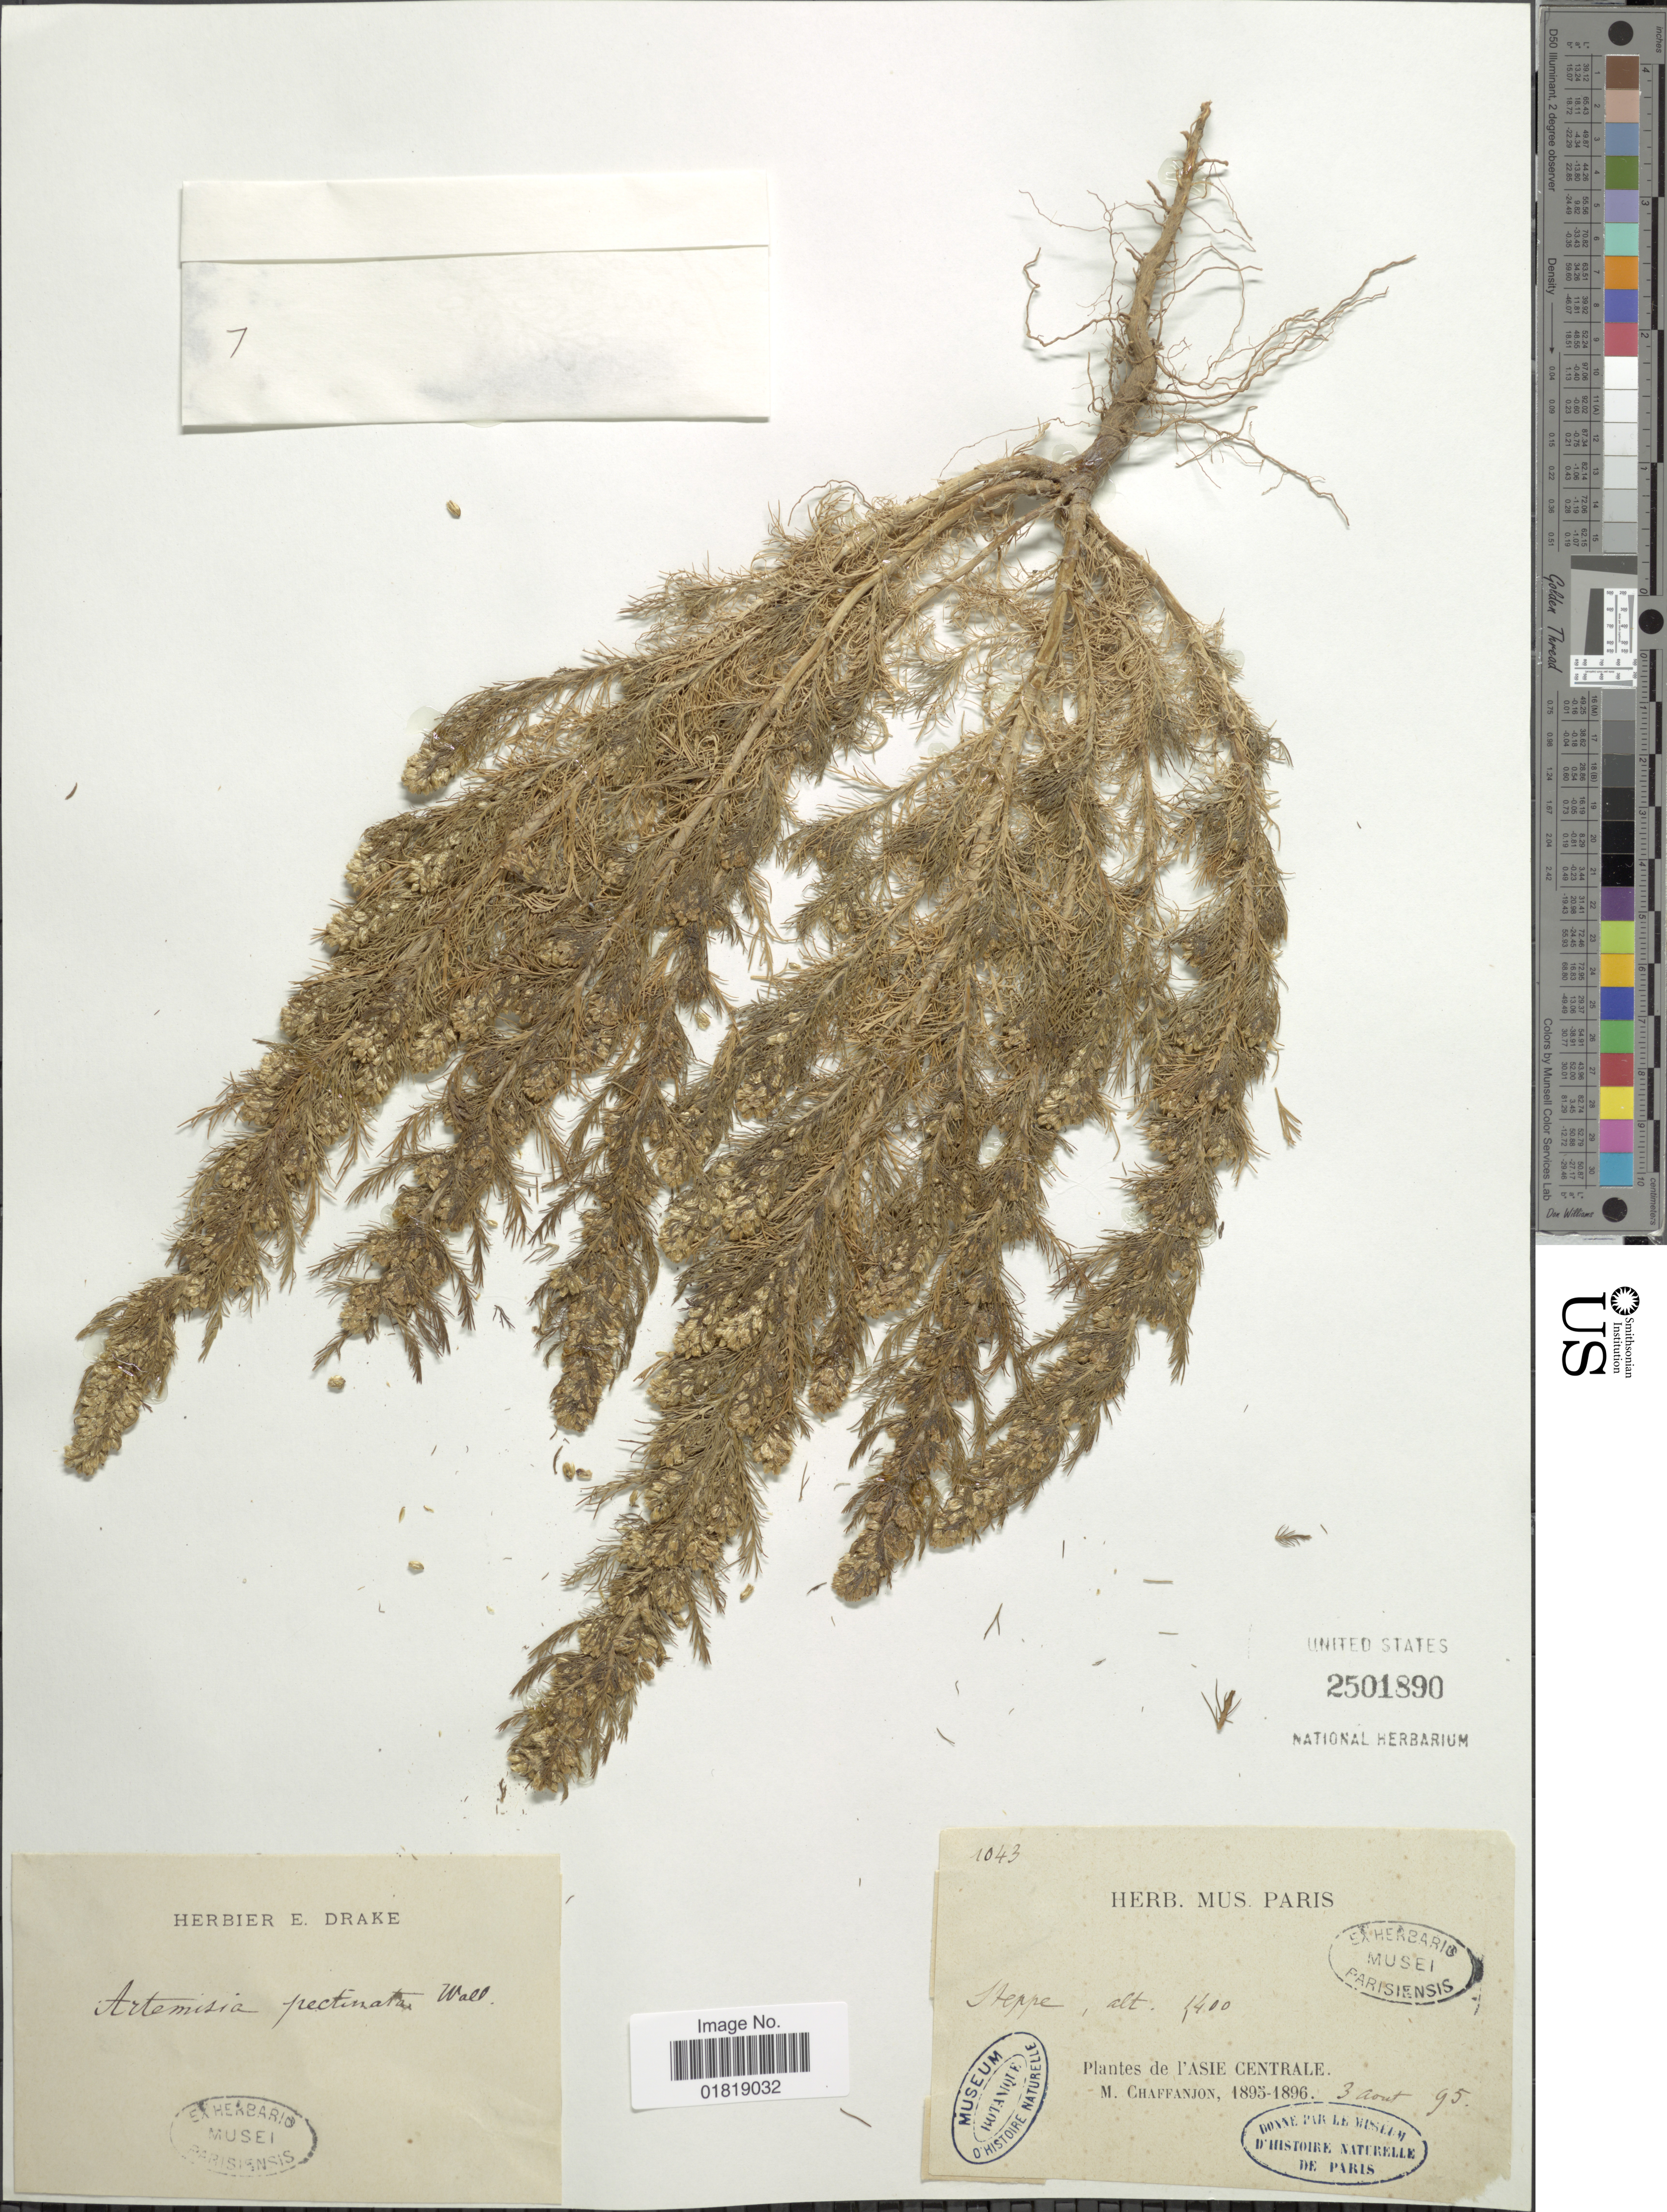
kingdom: Plantae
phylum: Tracheophyta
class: Magnoliopsida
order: Asterales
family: Asteraceae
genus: Artemisia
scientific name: Artemisia pectinata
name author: Pall.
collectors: M. Chaffanjon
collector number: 1043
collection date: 1895-08-03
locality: I'Asie Centrale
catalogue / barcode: US 2501890